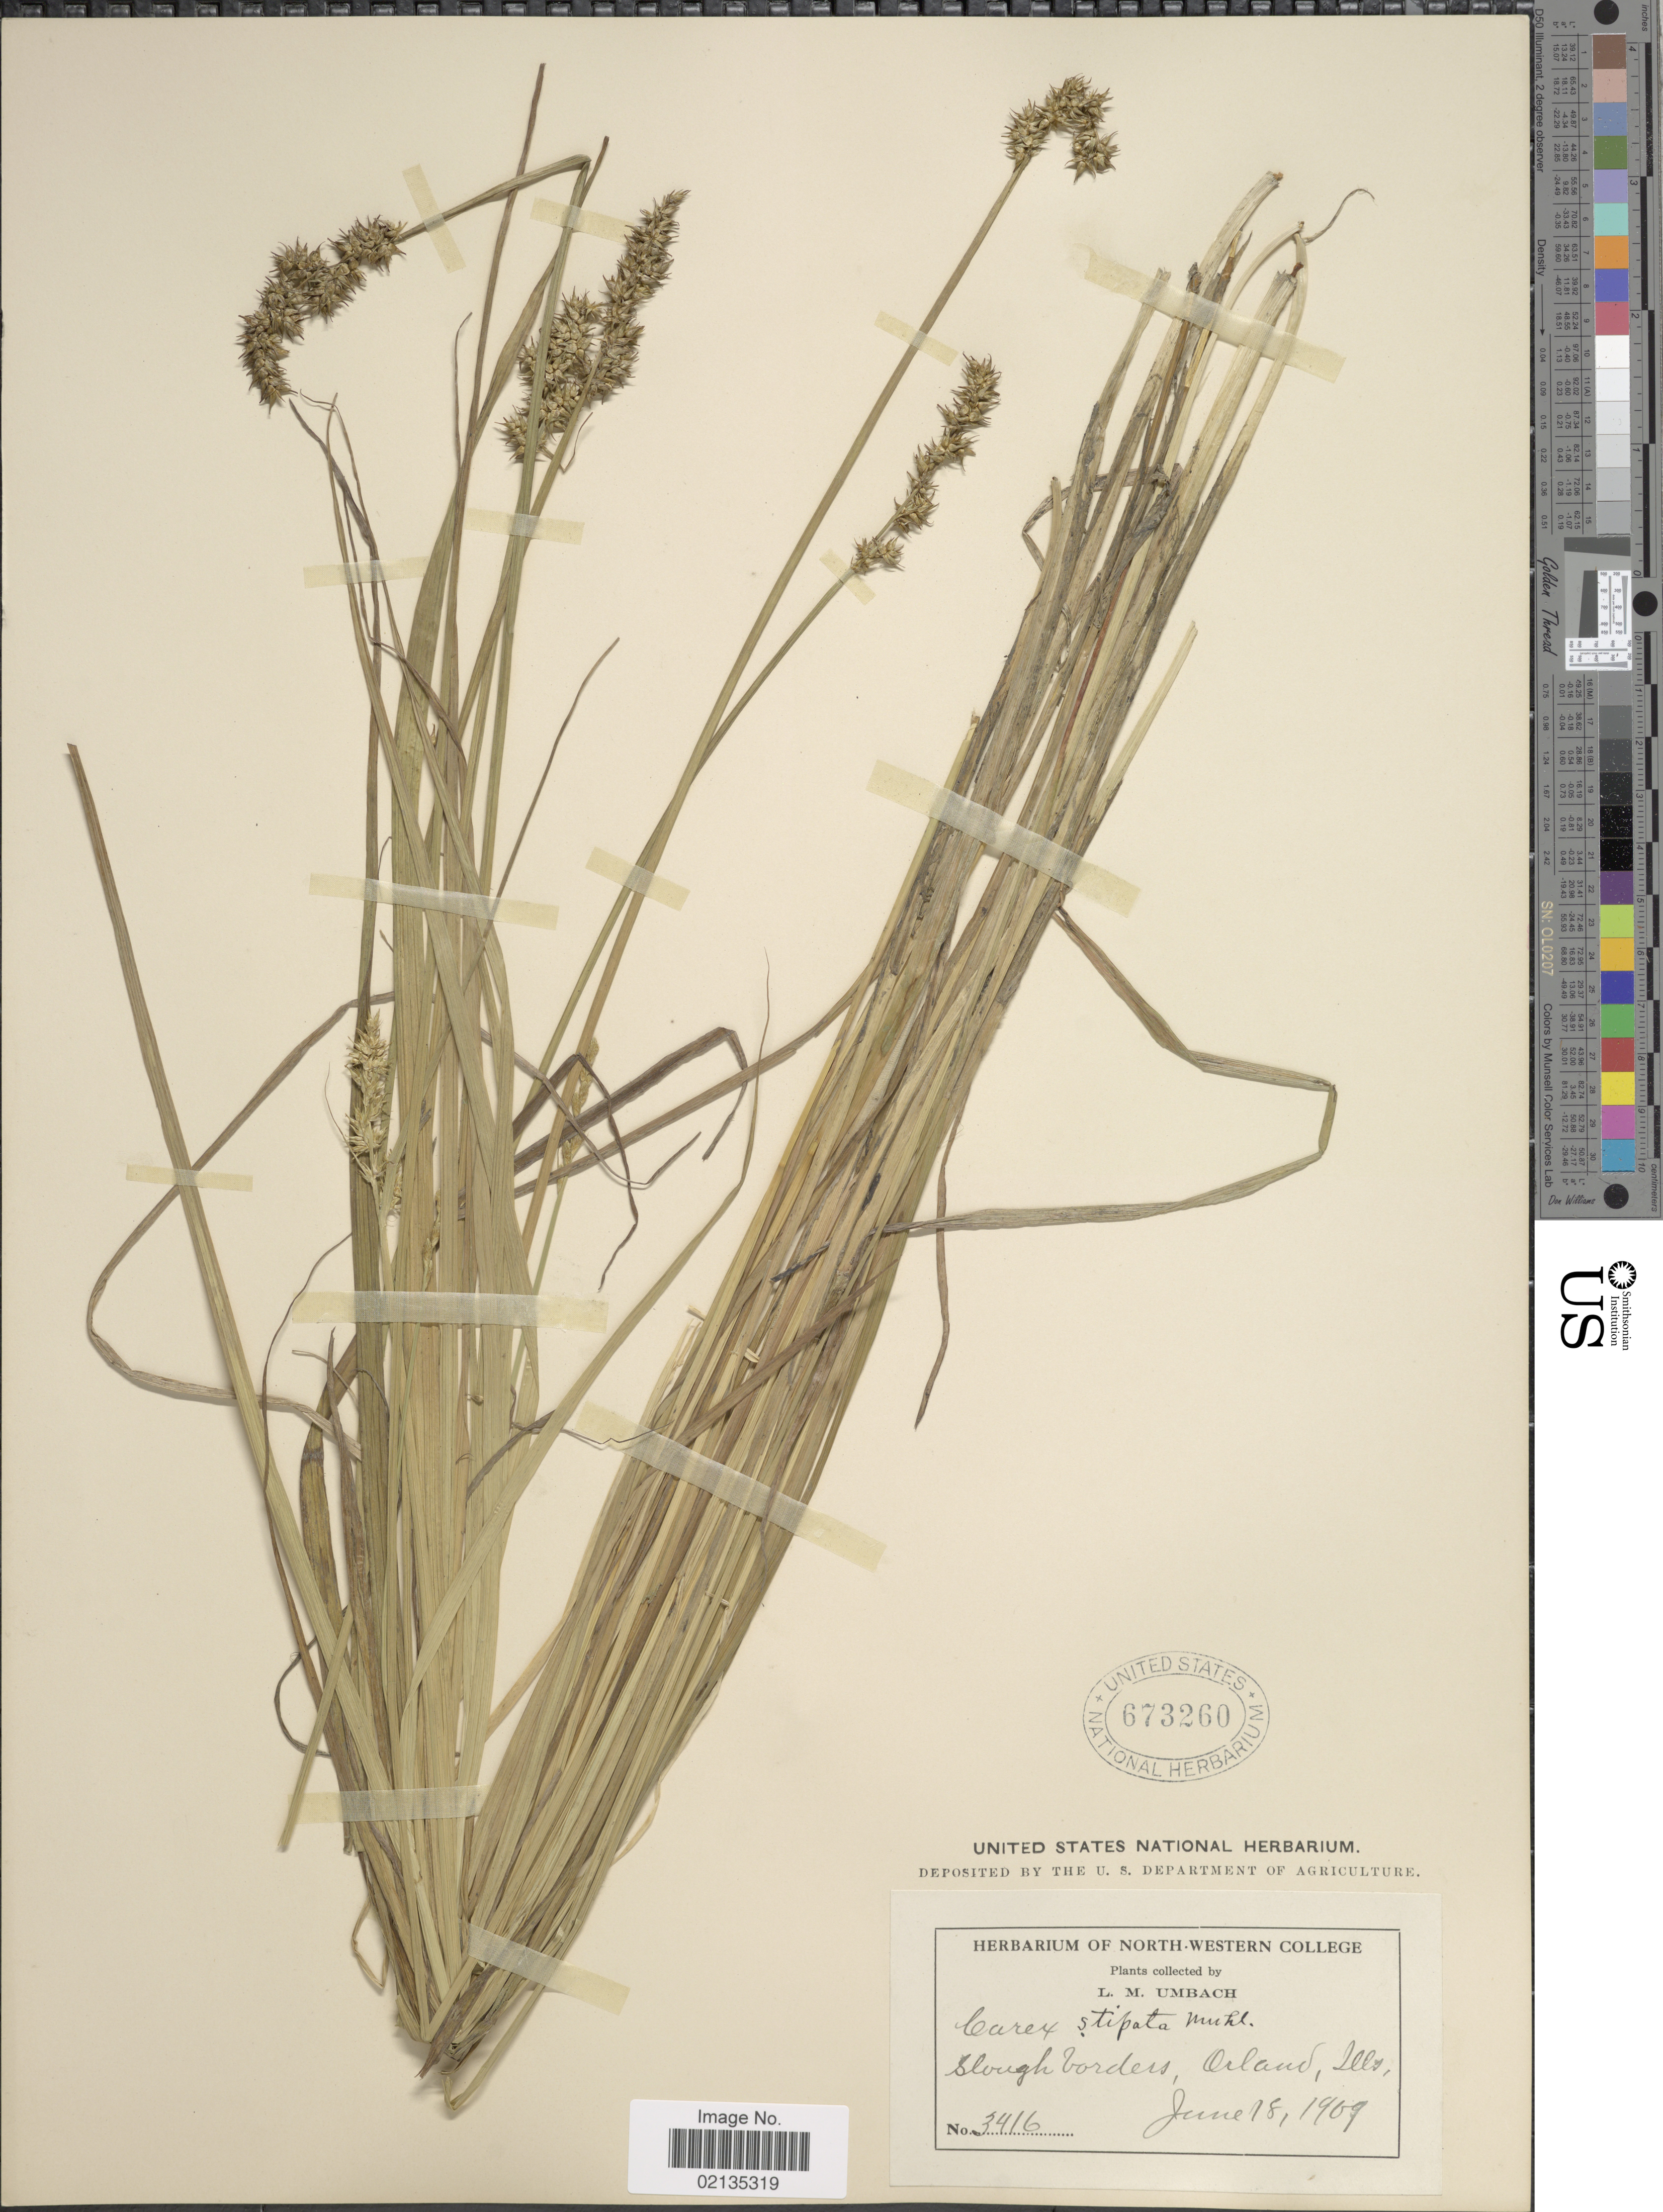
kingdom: Plantae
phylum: Tracheophyta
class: Liliopsida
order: Poales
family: Cyperaceae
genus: Carex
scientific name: Carex stipata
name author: Muhl. ex Willd.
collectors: L. M. Umbach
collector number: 3416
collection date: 1909-06-18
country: United States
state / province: Illinois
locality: Slough borders, Orland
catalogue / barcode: US 673260